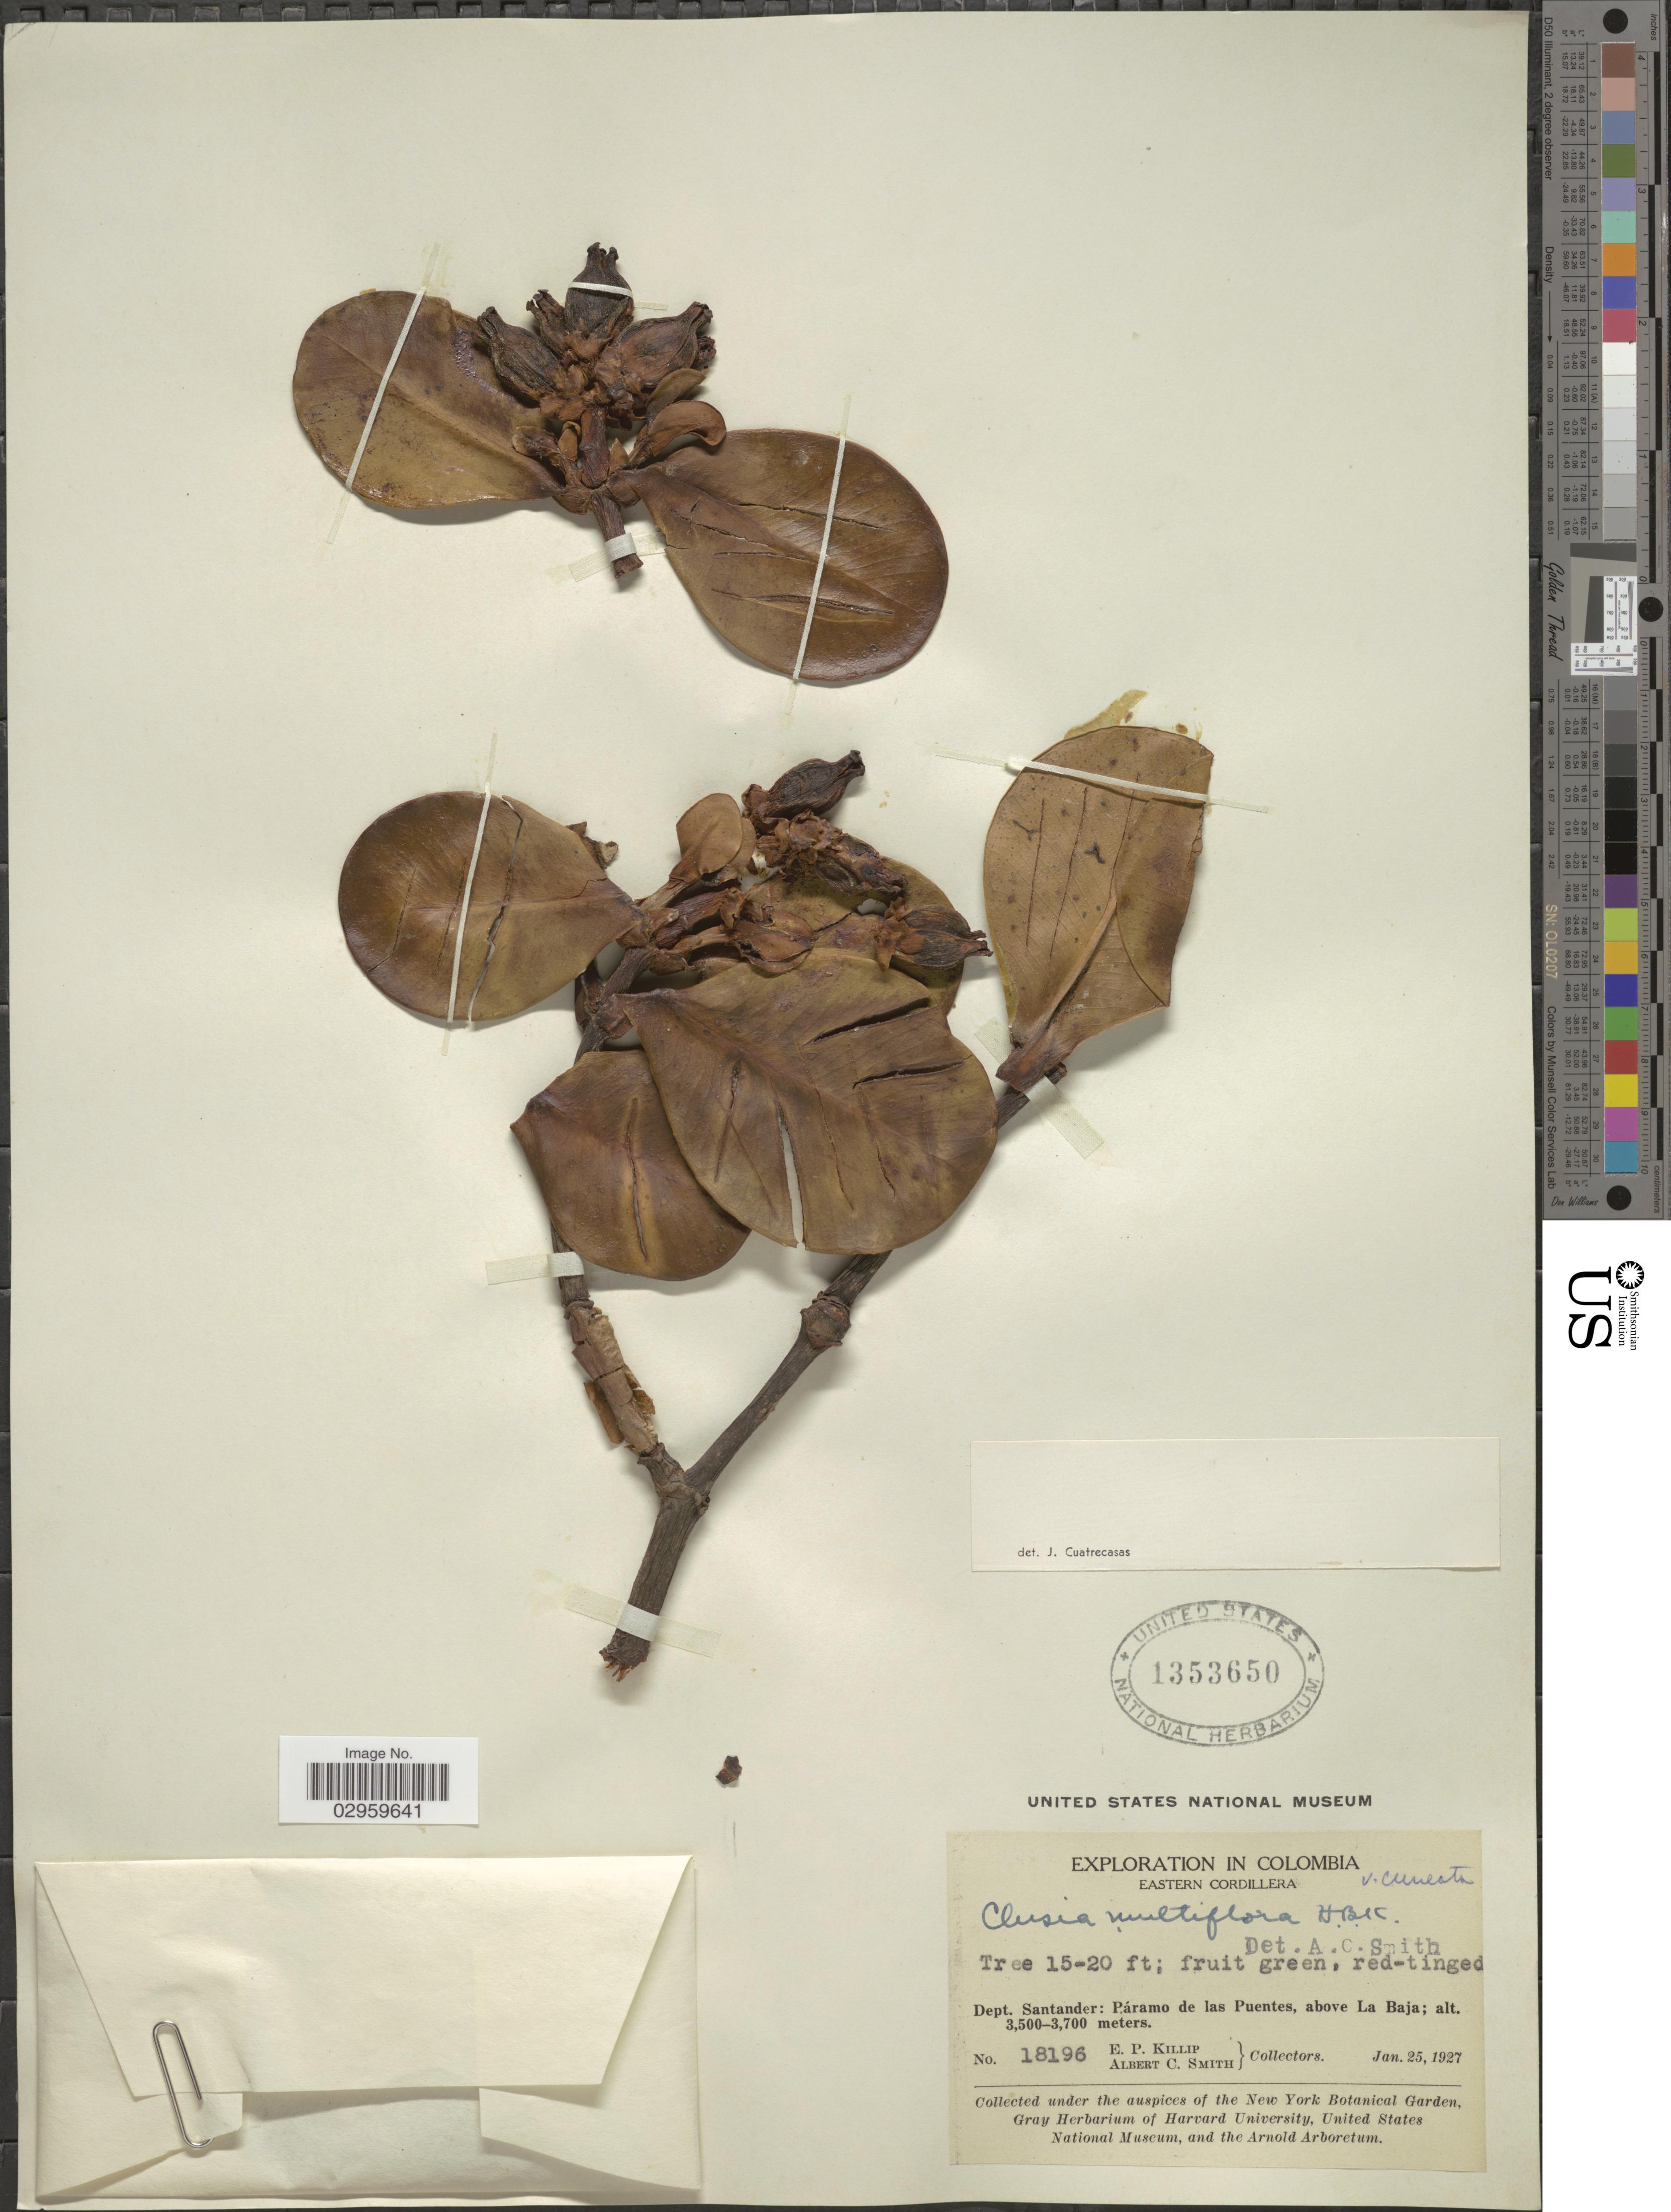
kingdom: Plantae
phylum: Tracheophyta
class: Magnoliopsida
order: Malpighiales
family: Clusiaceae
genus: Clusia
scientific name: Clusia multiflora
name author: Kunth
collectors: E. P. Killip & A. C. Smith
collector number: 18196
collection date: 1927-01-25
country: Colombia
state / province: Santander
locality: Eastern Cordillera. Dept. Santander: Páramo de las Puentes, above La Baja.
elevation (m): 3500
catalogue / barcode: US 1353650